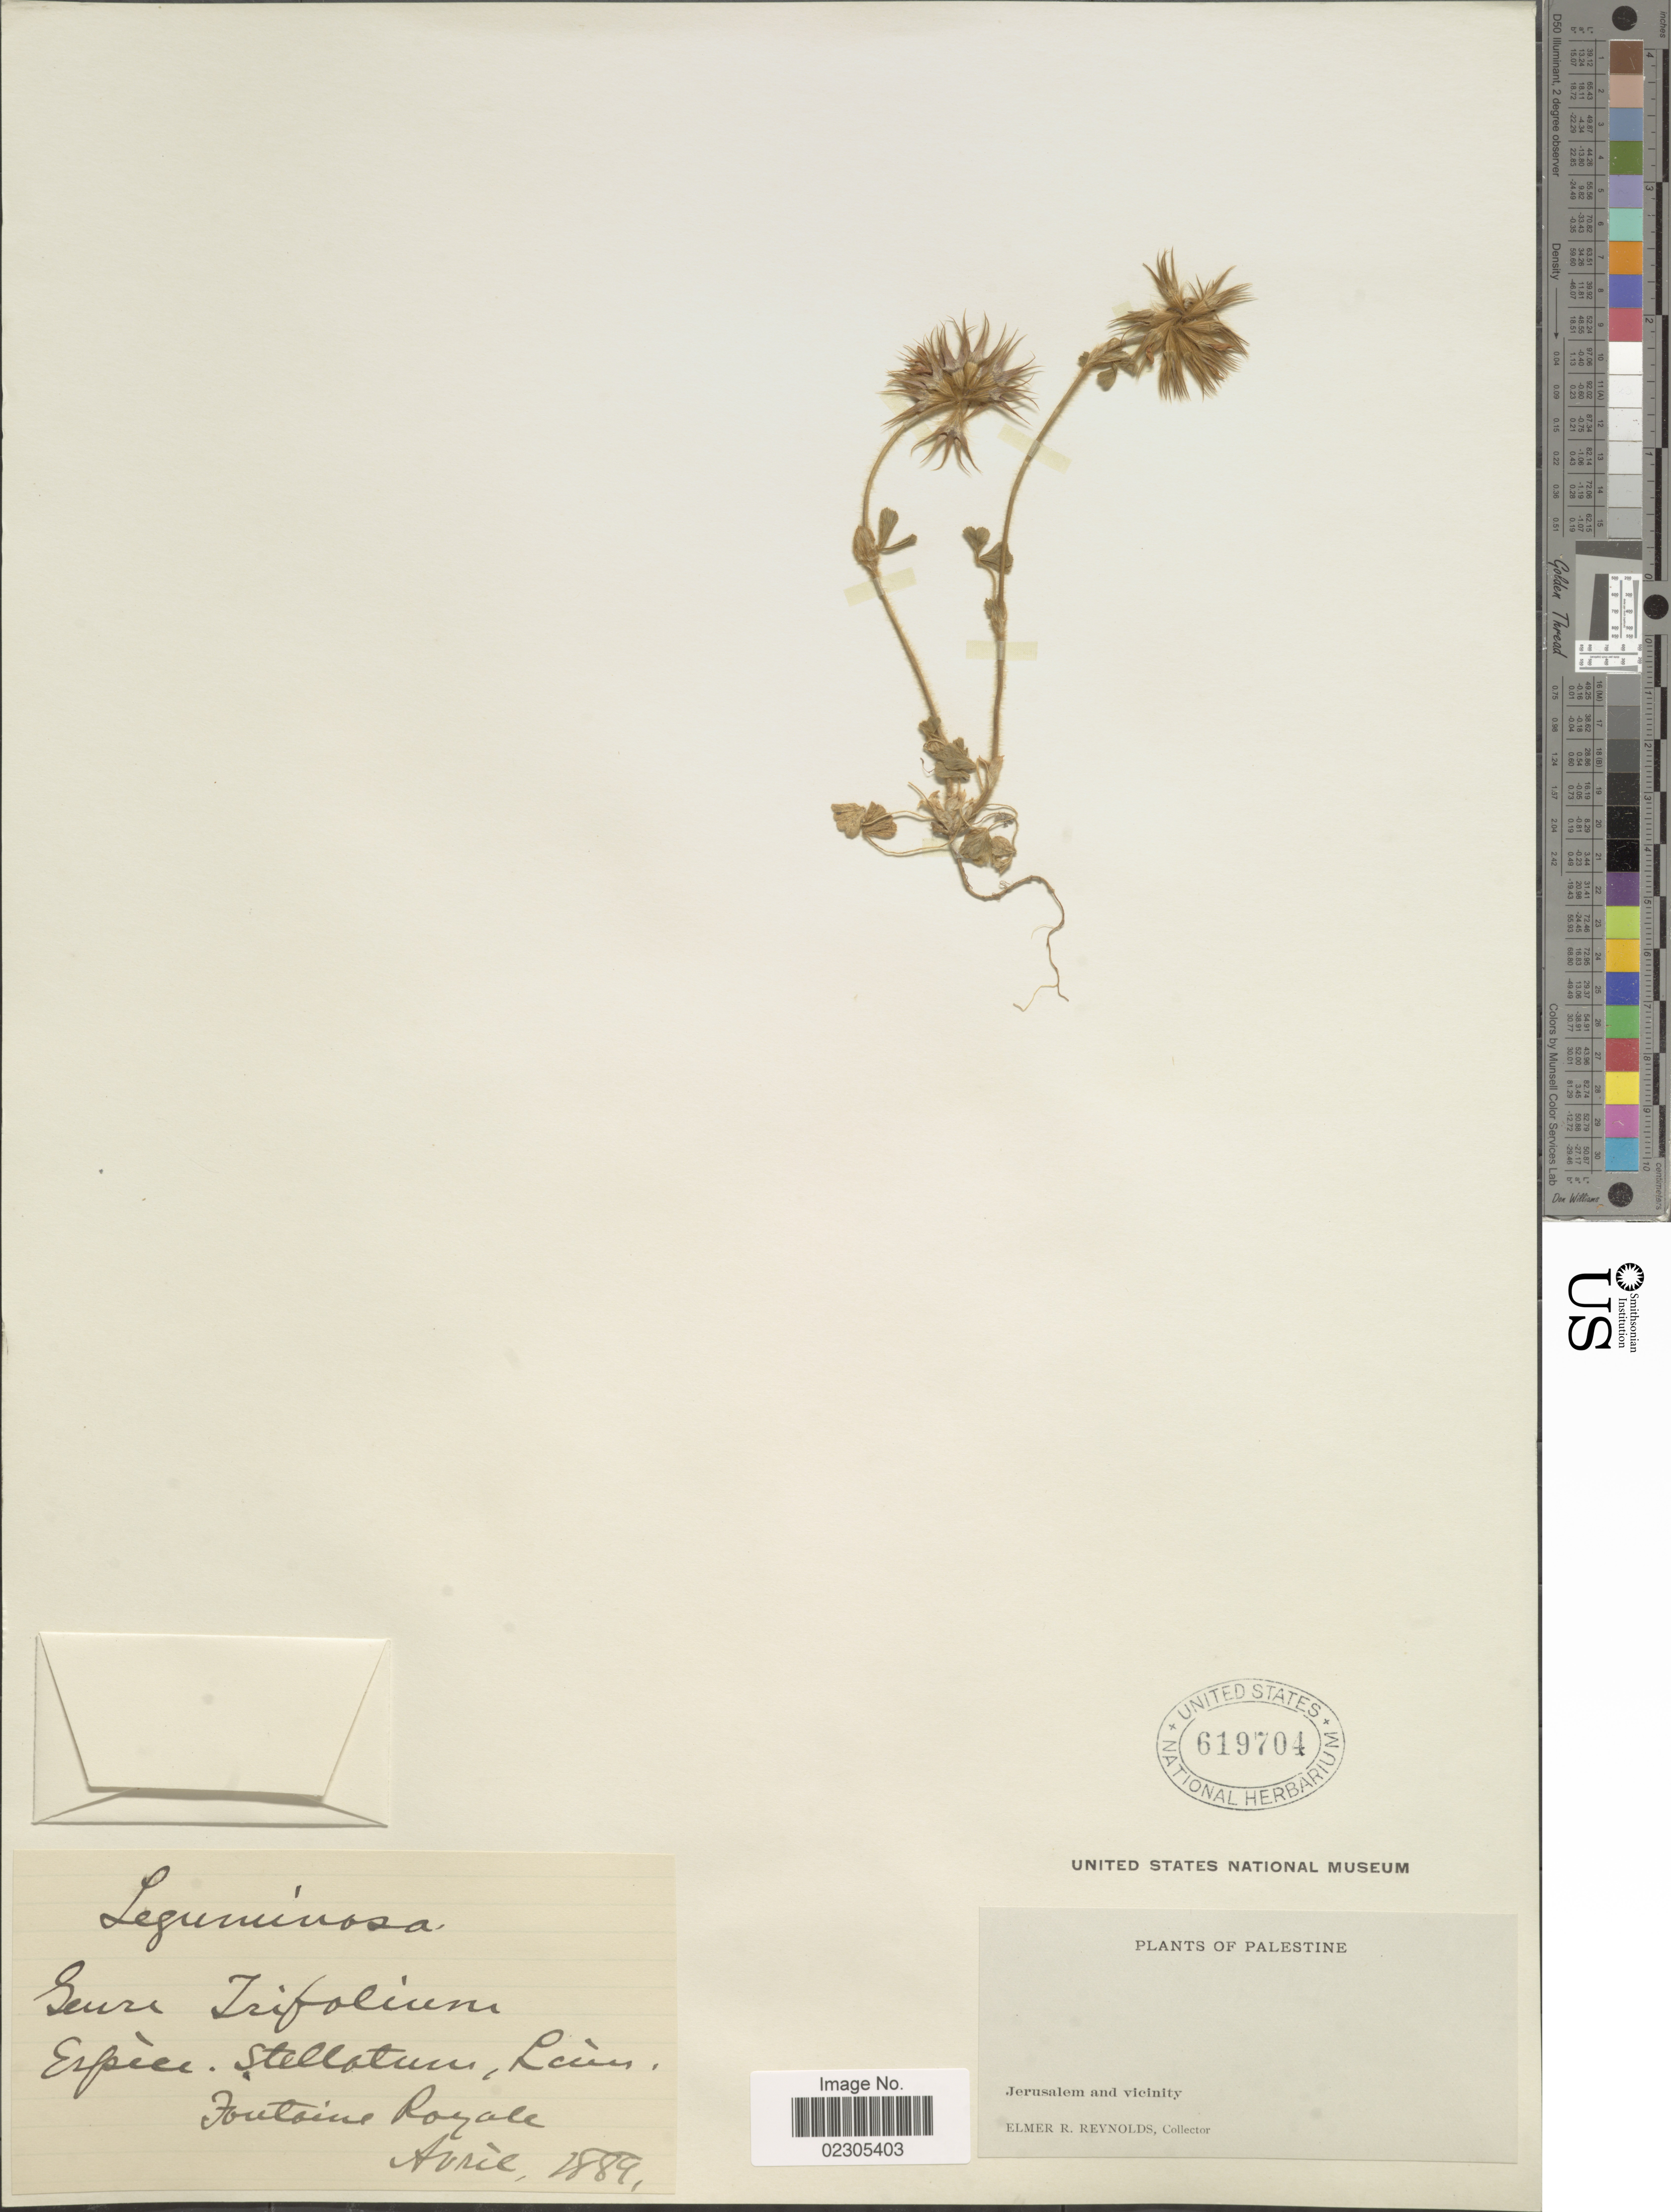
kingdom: Plantae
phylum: Tracheophyta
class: Magnoliopsida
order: Fabales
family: Fabaceae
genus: Trifolium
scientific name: Trifolium stellatum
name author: L.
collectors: E. Reynolds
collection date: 1889-04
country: Israel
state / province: Jerusalem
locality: Jerusalem and vicinity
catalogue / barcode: US 619704